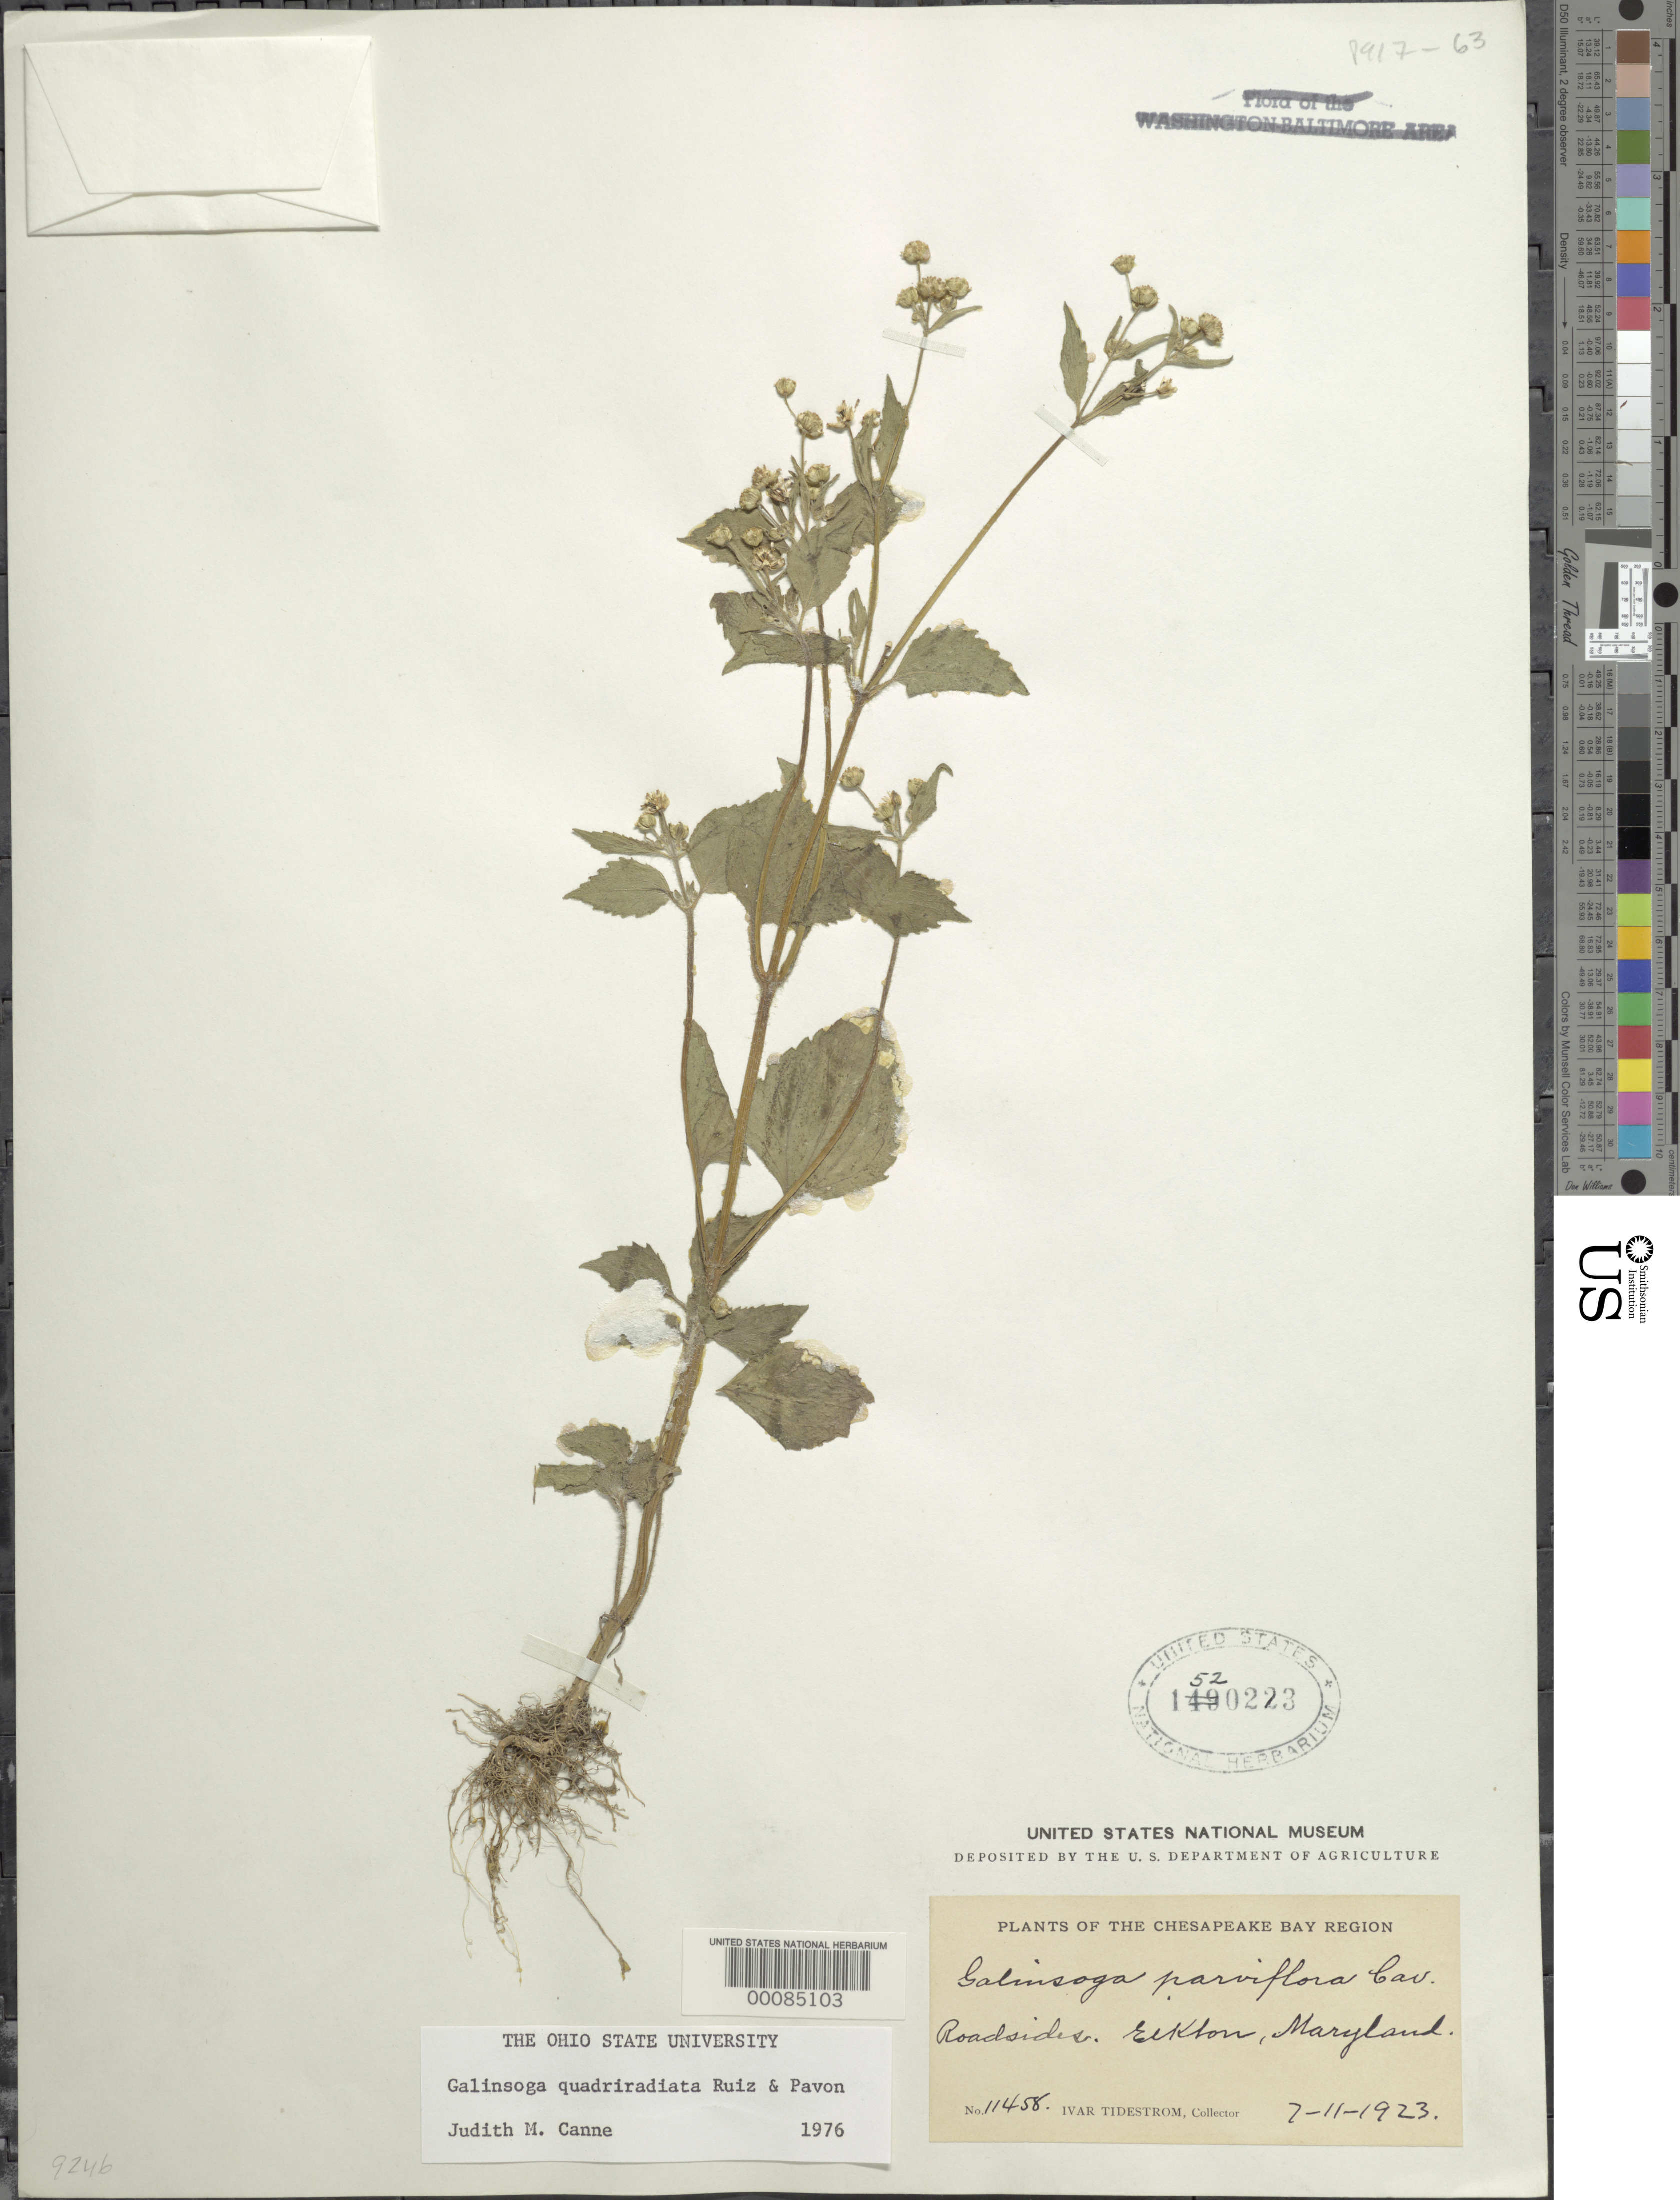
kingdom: Plantae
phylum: Tracheophyta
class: Magnoliopsida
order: Asterales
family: Asteraceae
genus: Galinsoga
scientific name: Galinsoga quadriradiata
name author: Ruiz & Pav.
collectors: I. F. Tidestrom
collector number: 11458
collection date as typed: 11 Jul 1923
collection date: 1923-07-11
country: United States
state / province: Maryland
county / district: Cecil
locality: Elkton.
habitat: Roadside.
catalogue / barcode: US 1520223